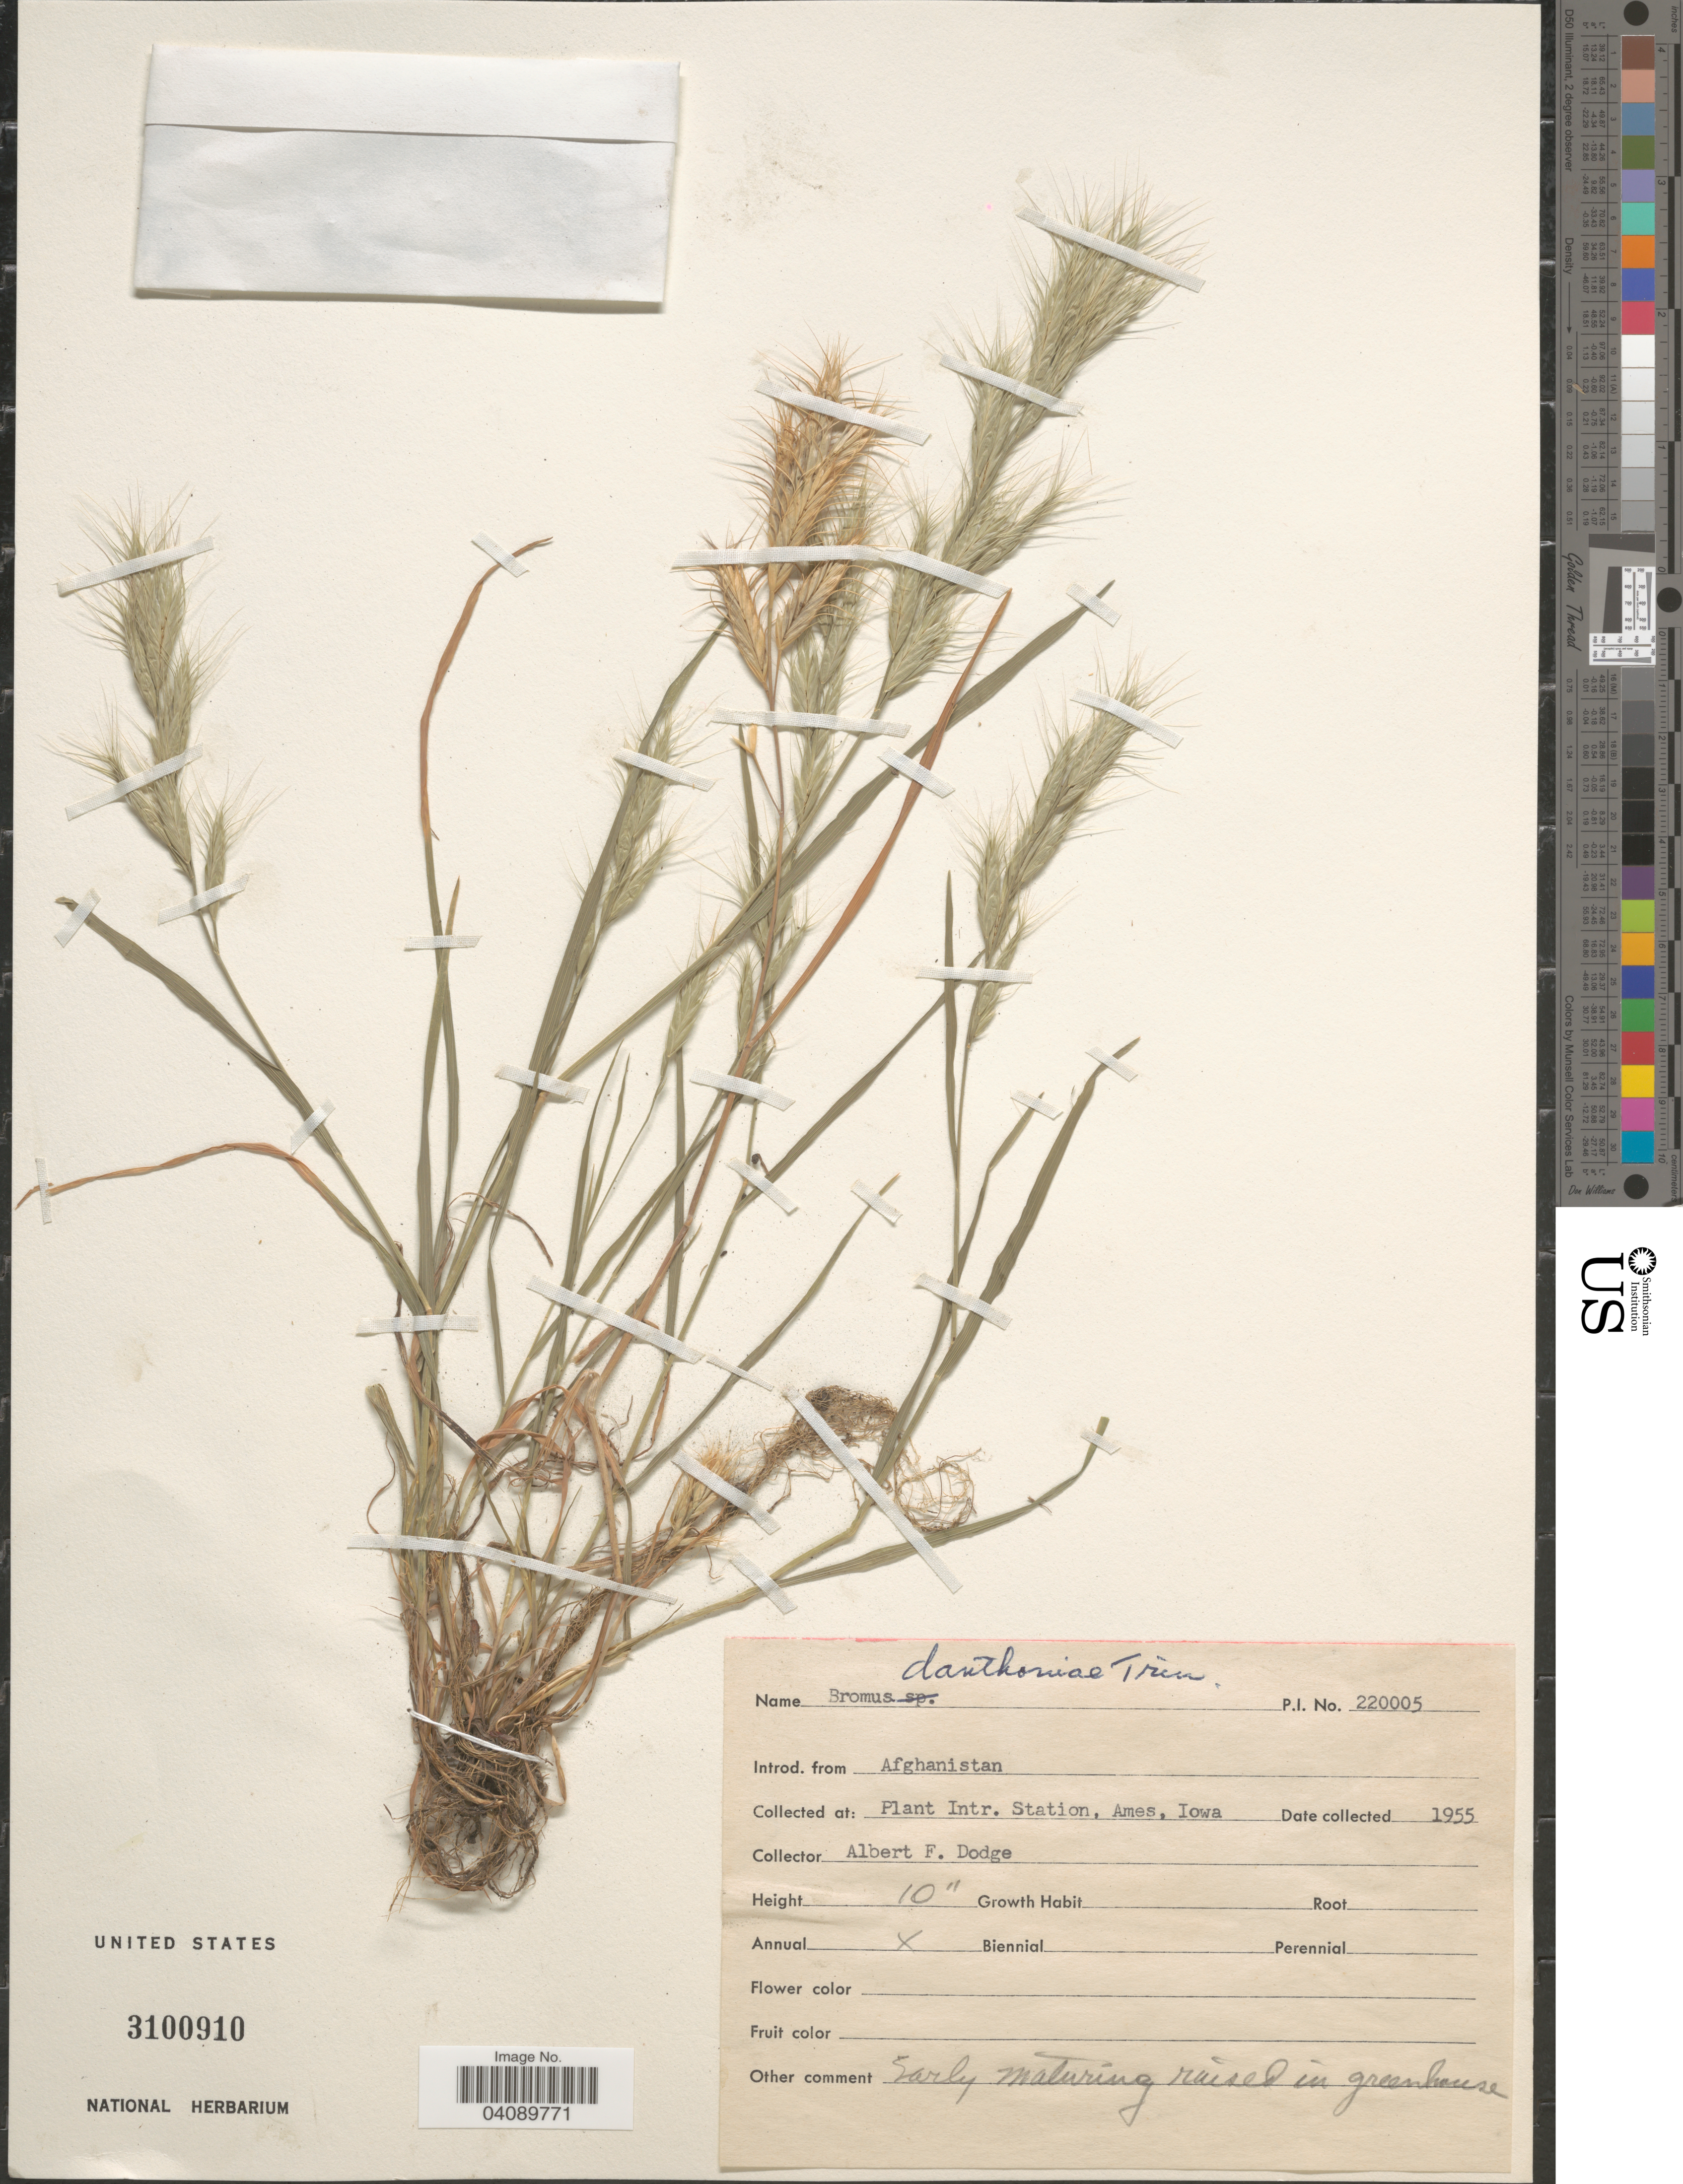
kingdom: Plantae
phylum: Tracheophyta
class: Liliopsida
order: Poales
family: Poaceae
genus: Bromus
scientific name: Bromus danthoniae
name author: Trin. ex C.A. Mey.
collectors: A. Dodge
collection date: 1955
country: United States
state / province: Iowa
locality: Plant Intr. Station, Ames.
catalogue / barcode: US 3100910